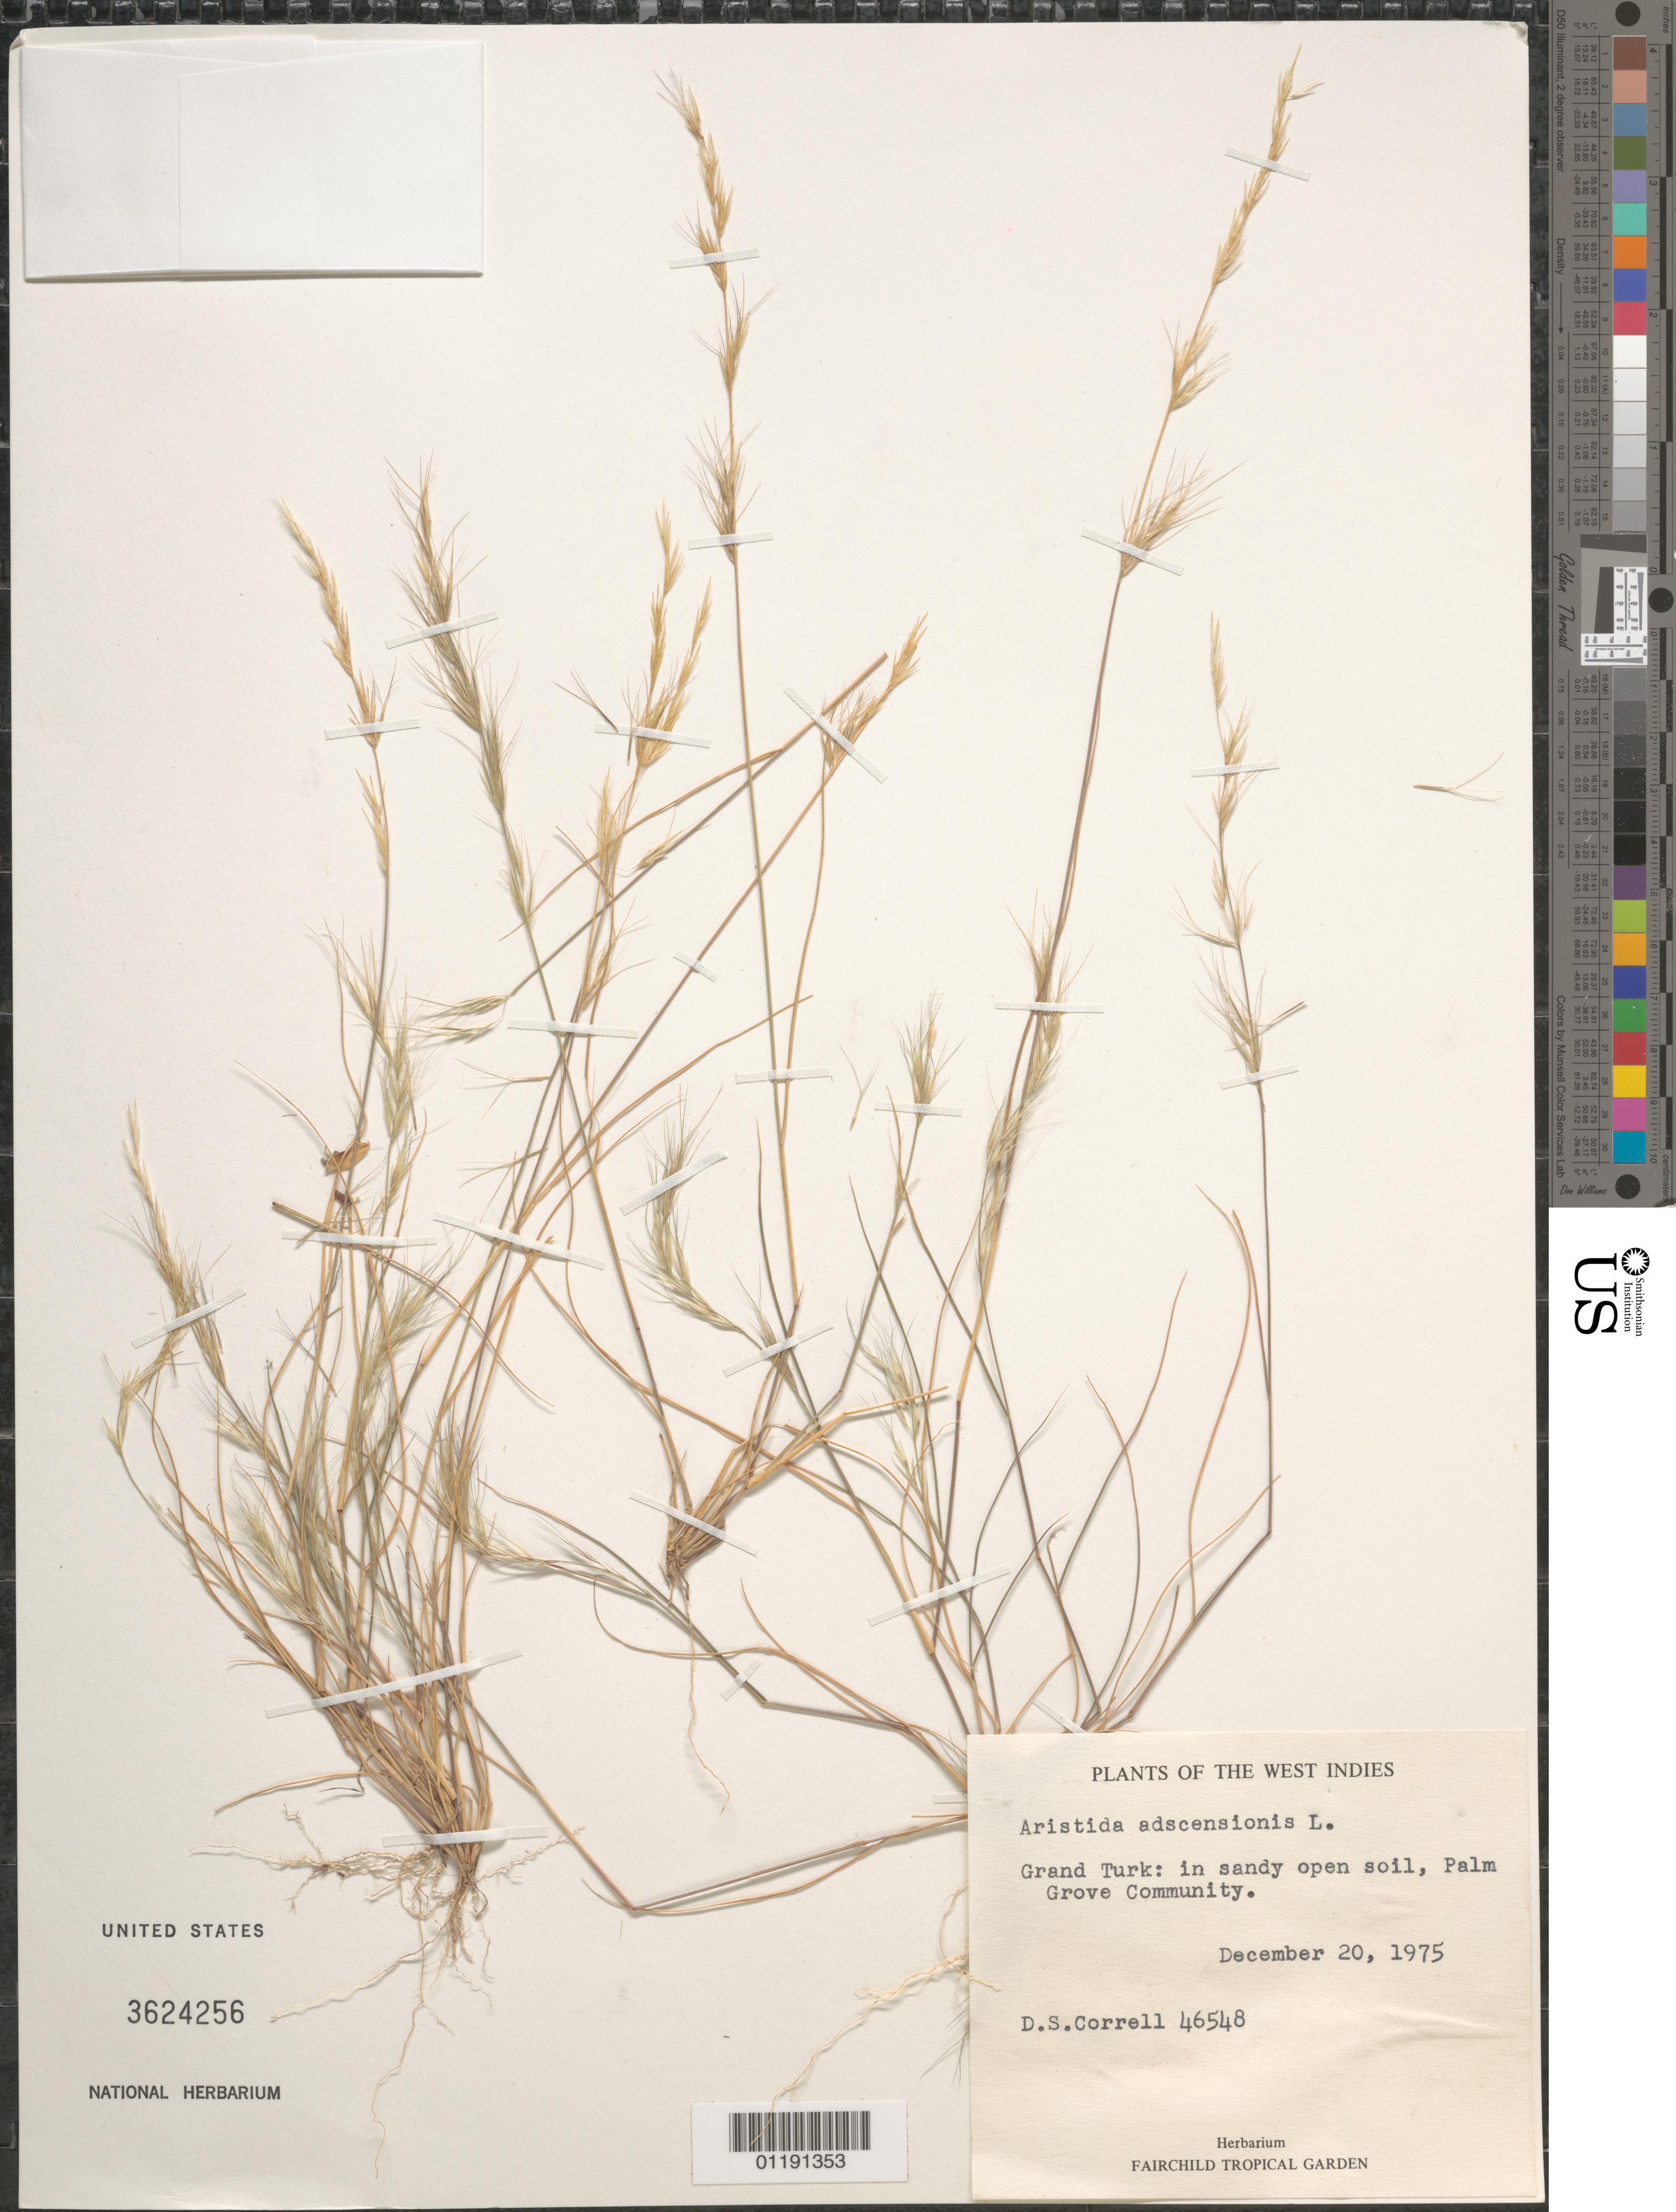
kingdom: Plantae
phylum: Tracheophyta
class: Liliopsida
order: Poales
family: Poaceae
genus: Aristida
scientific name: Aristida adscensionis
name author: L.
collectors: D. S. Correll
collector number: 46548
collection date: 1975-12-20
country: Bahamas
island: Grand Turk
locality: In sandy open soil, Palm Grove Community.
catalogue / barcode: US 3624256